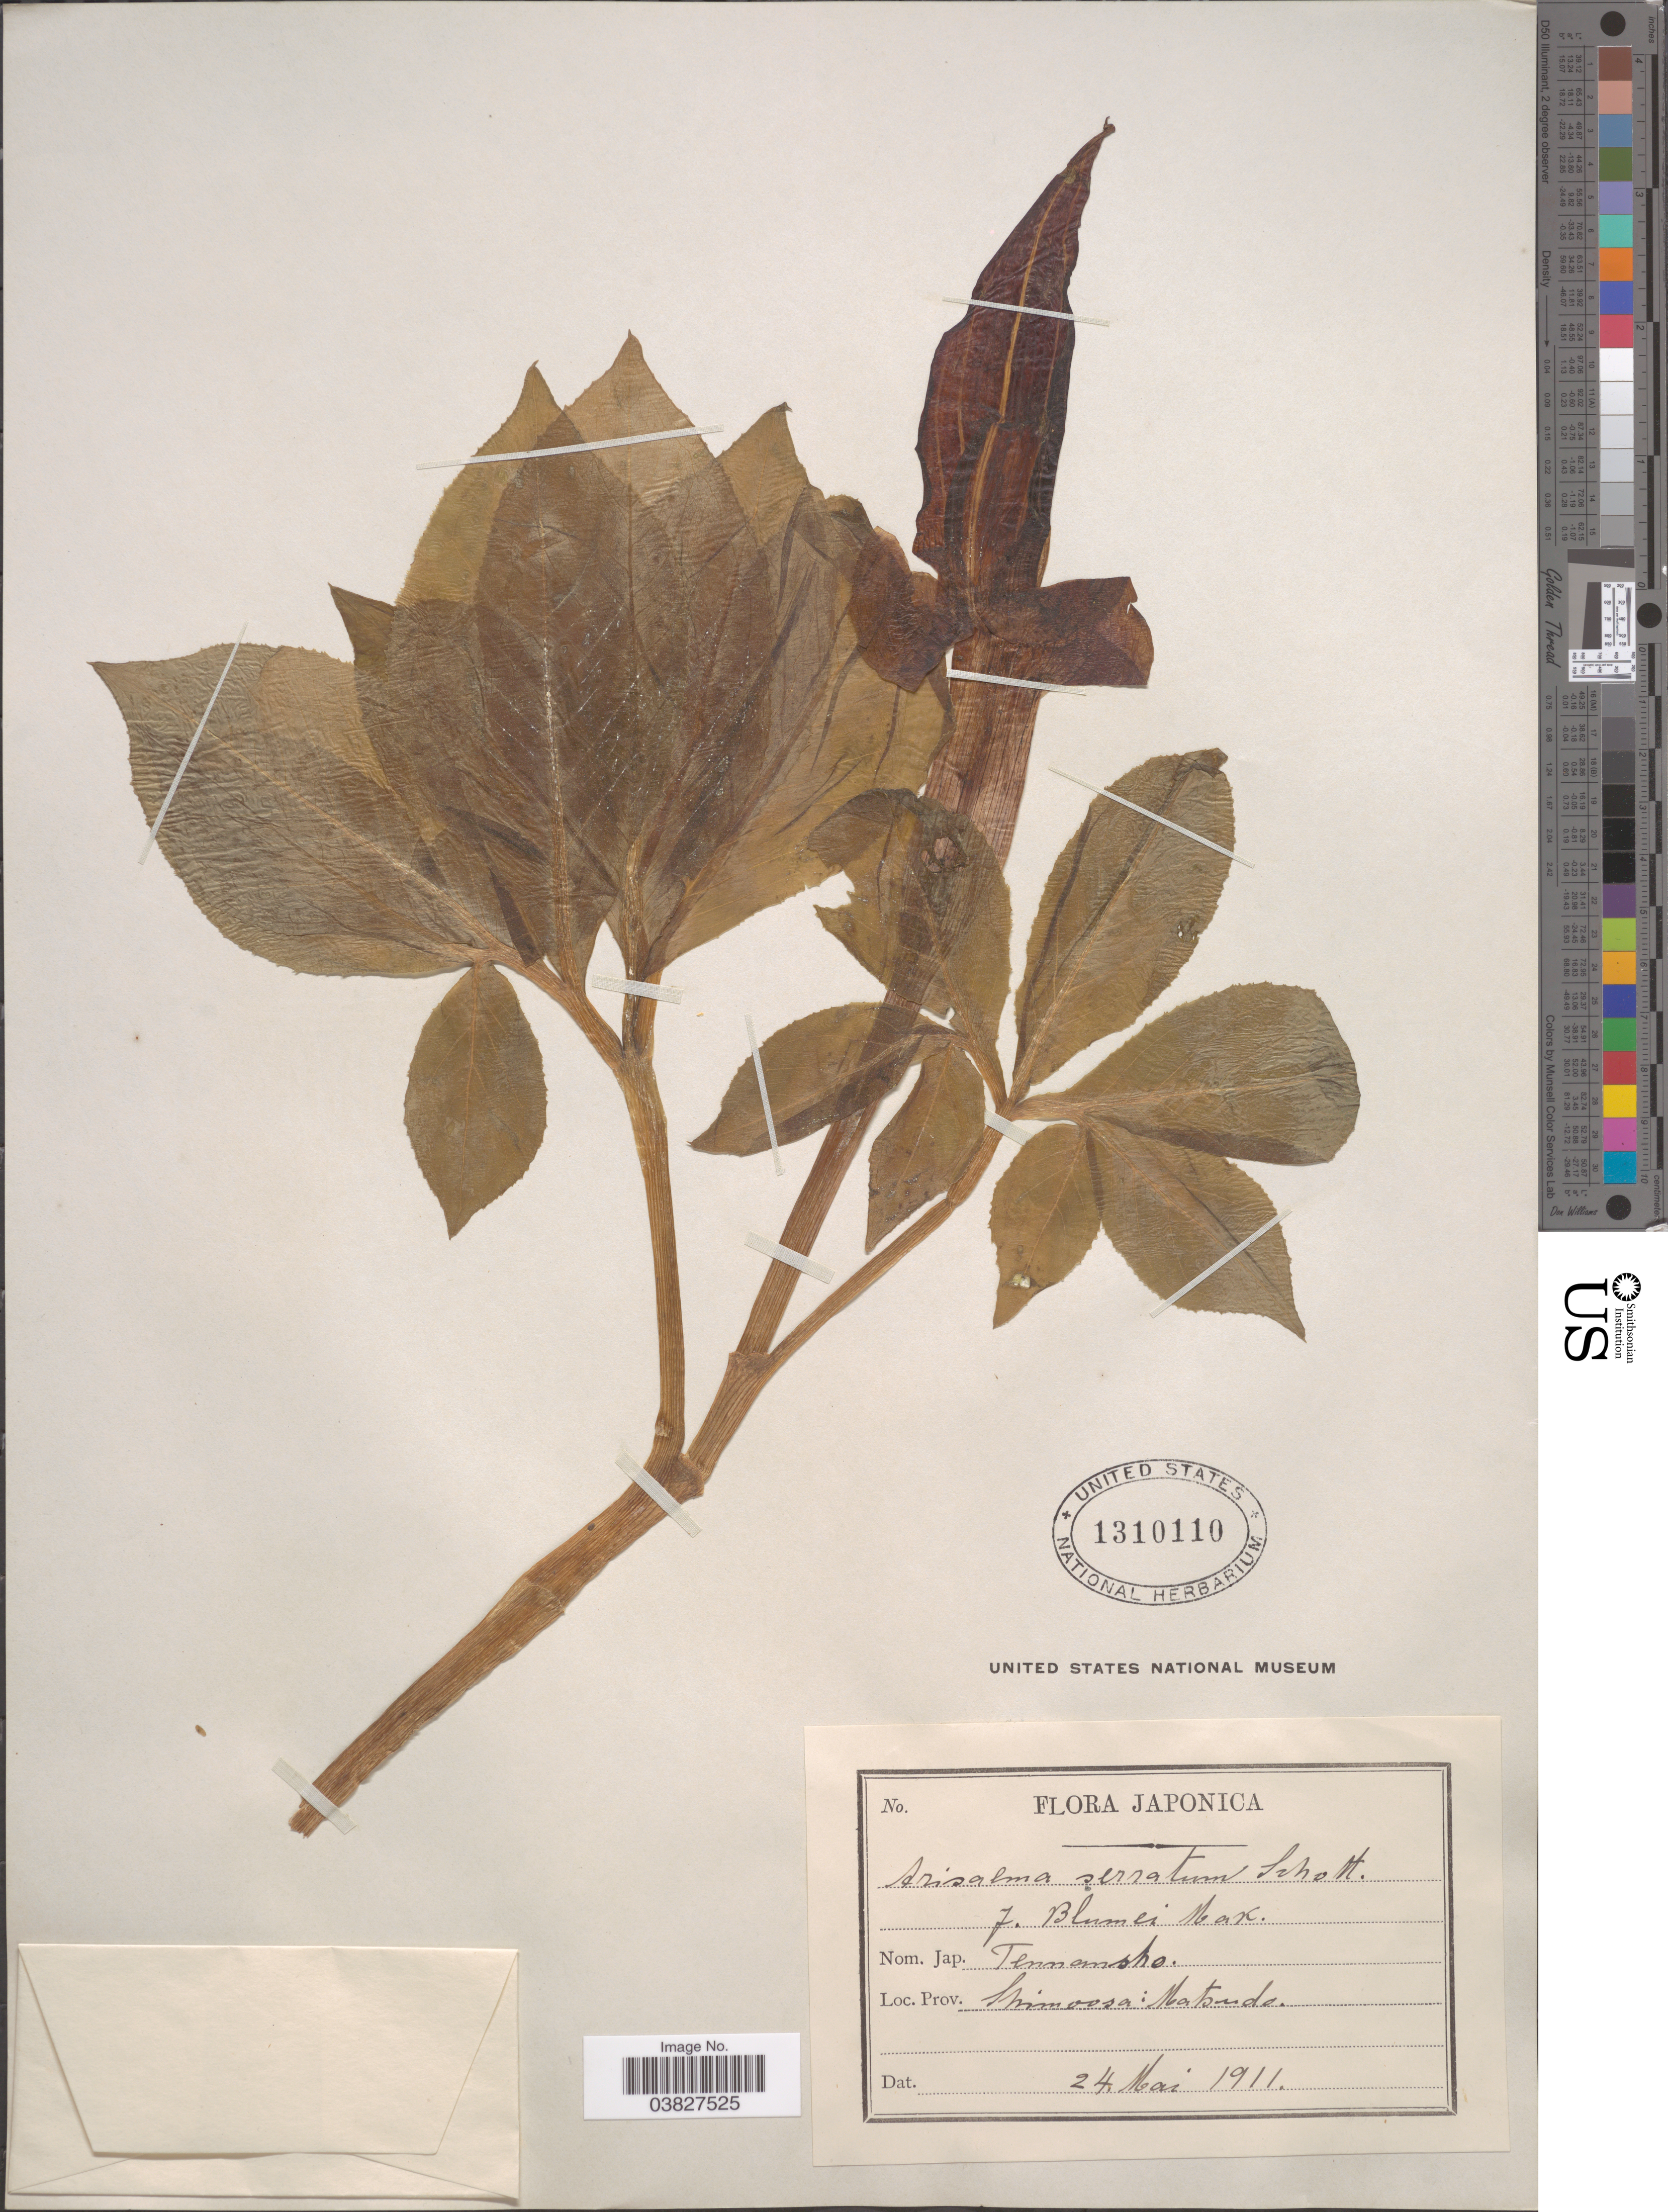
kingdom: Plantae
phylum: Tracheophyta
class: Liliopsida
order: Alismatales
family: Araceae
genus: Arisaema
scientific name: Arisaema serratum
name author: Schott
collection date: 1911-05-24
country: Japan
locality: Prov. Shimoosa: Matsudo.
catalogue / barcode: US 1310110